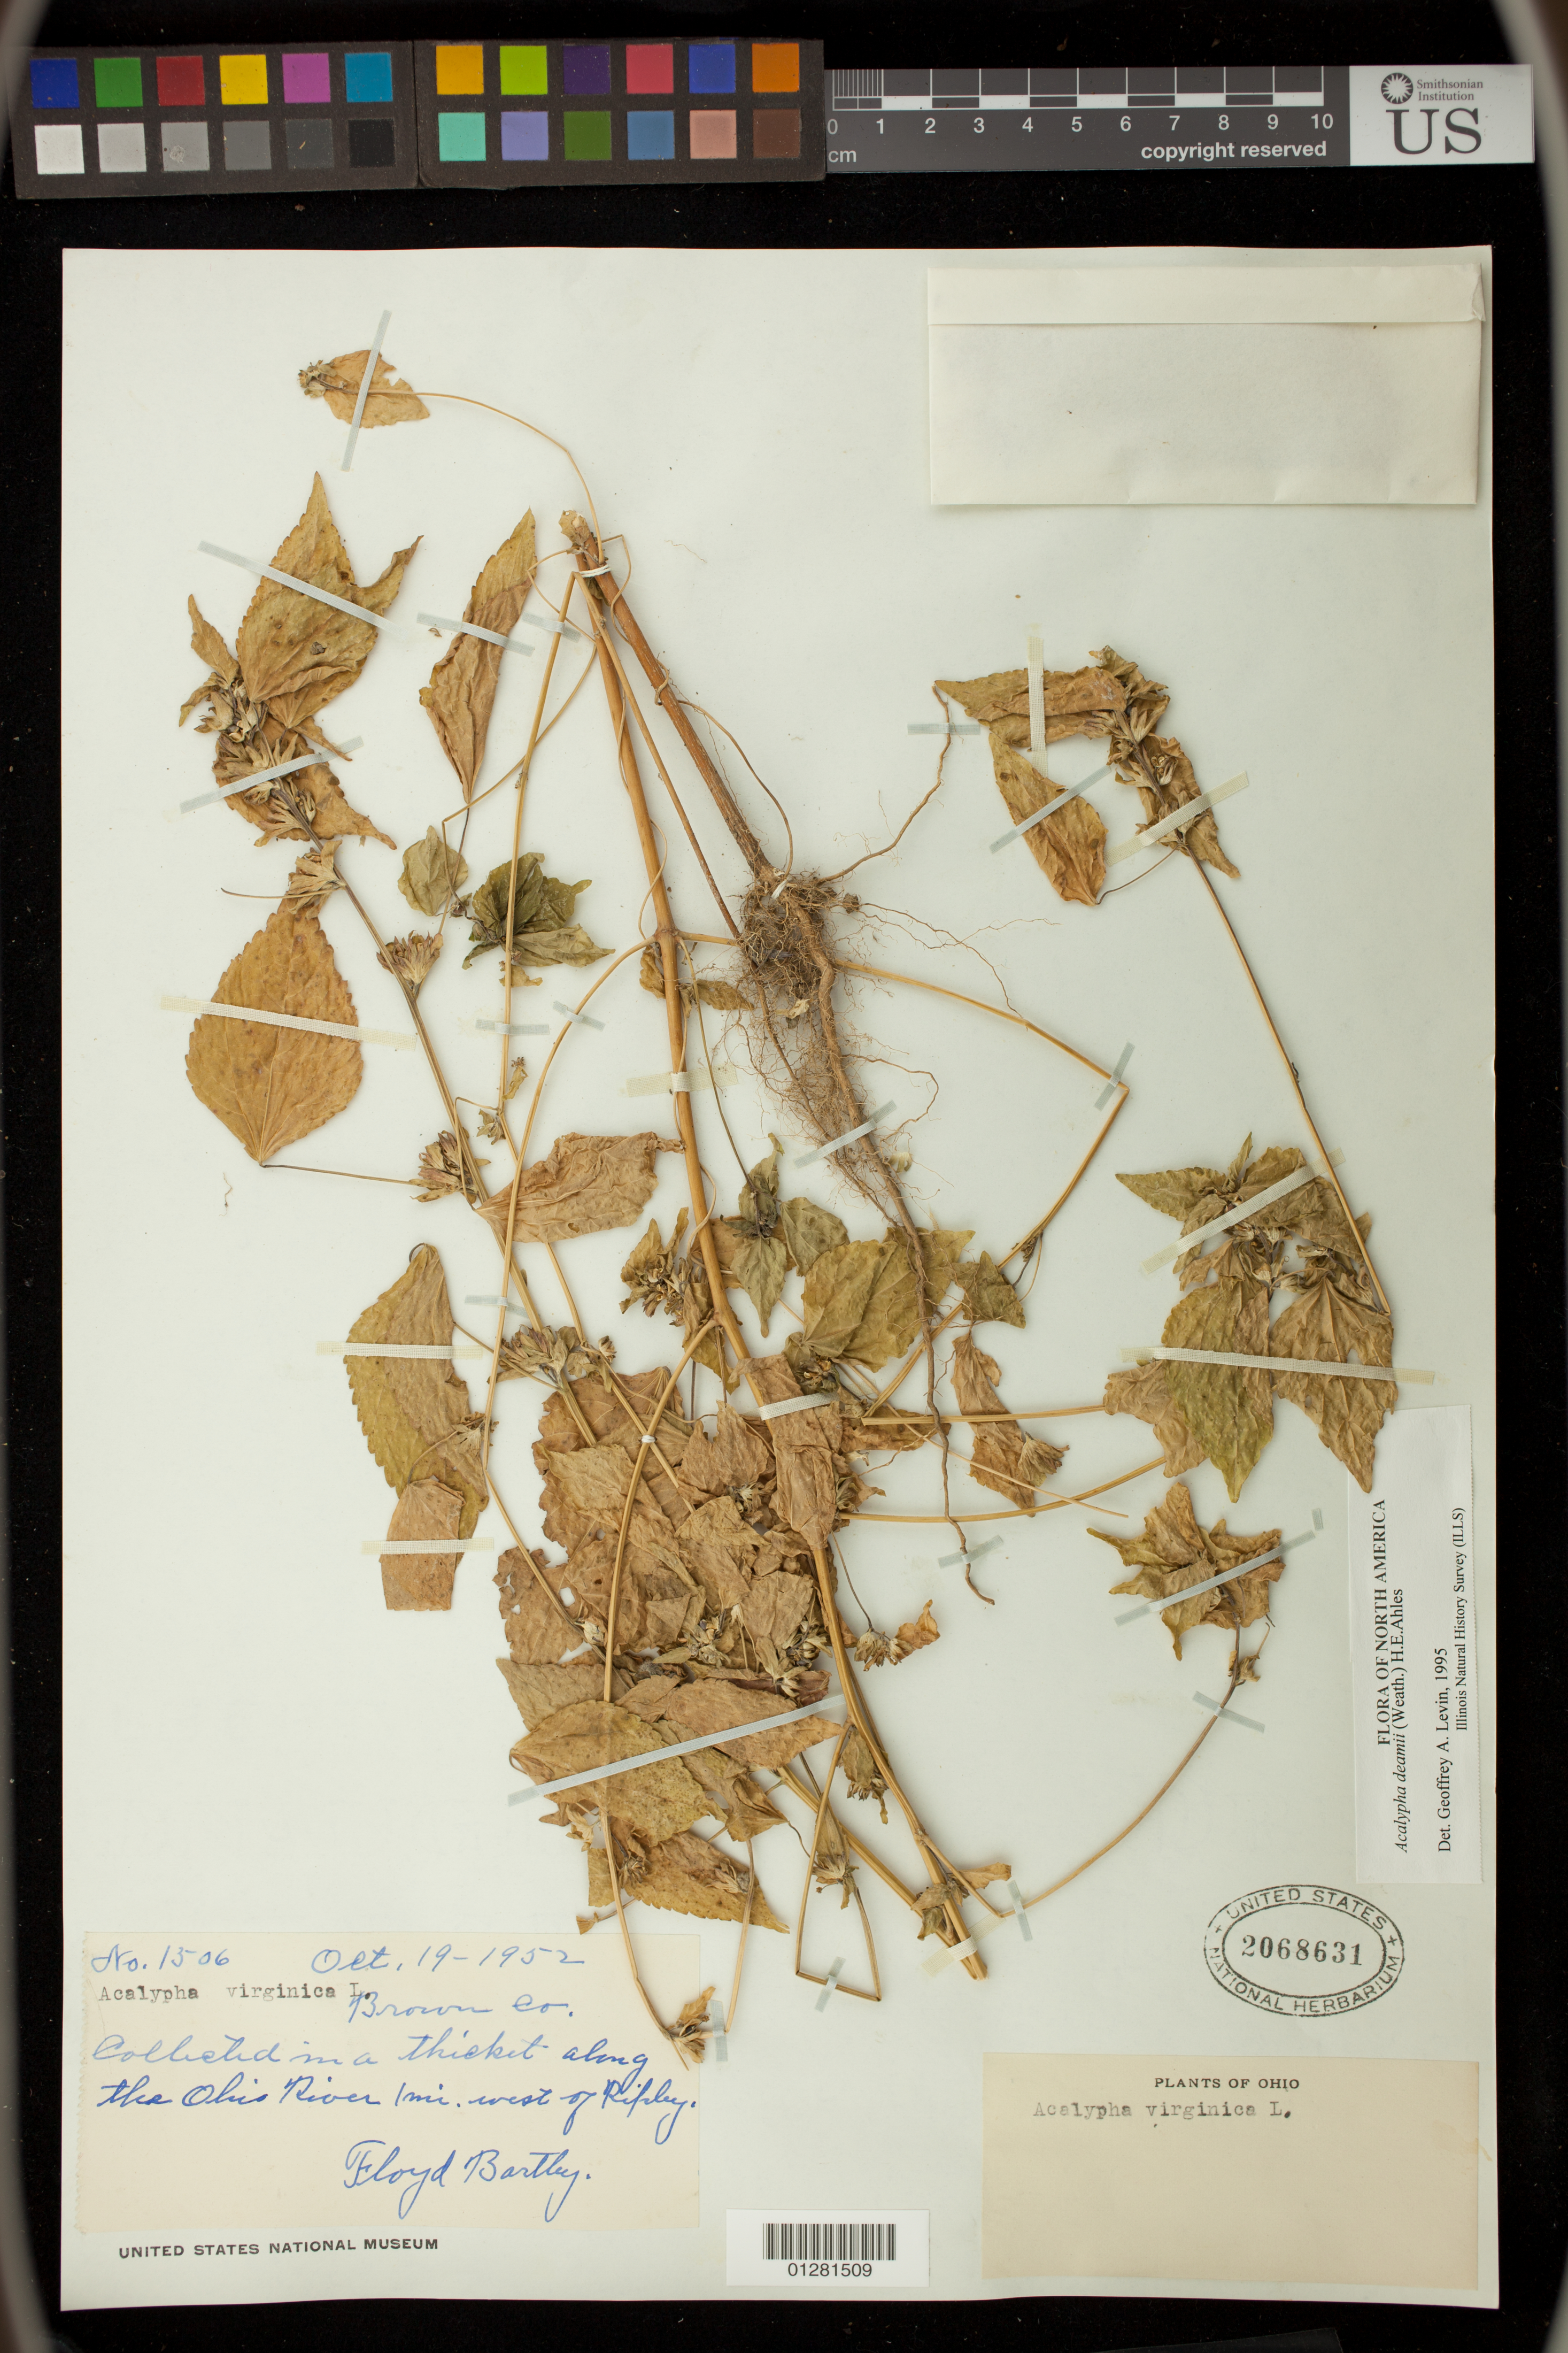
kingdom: Plantae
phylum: Tracheophyta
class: Magnoliopsida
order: Malpighiales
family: Euphorbiaceae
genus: Acalypha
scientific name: Acalypha deamii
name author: (Weath.) H.E. Ahles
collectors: F. Bartley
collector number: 1506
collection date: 1952-10-19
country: United States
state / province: Ohio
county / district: Brown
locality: along Ohio River 1 mi. west of Ripley.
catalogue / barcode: US 2068631